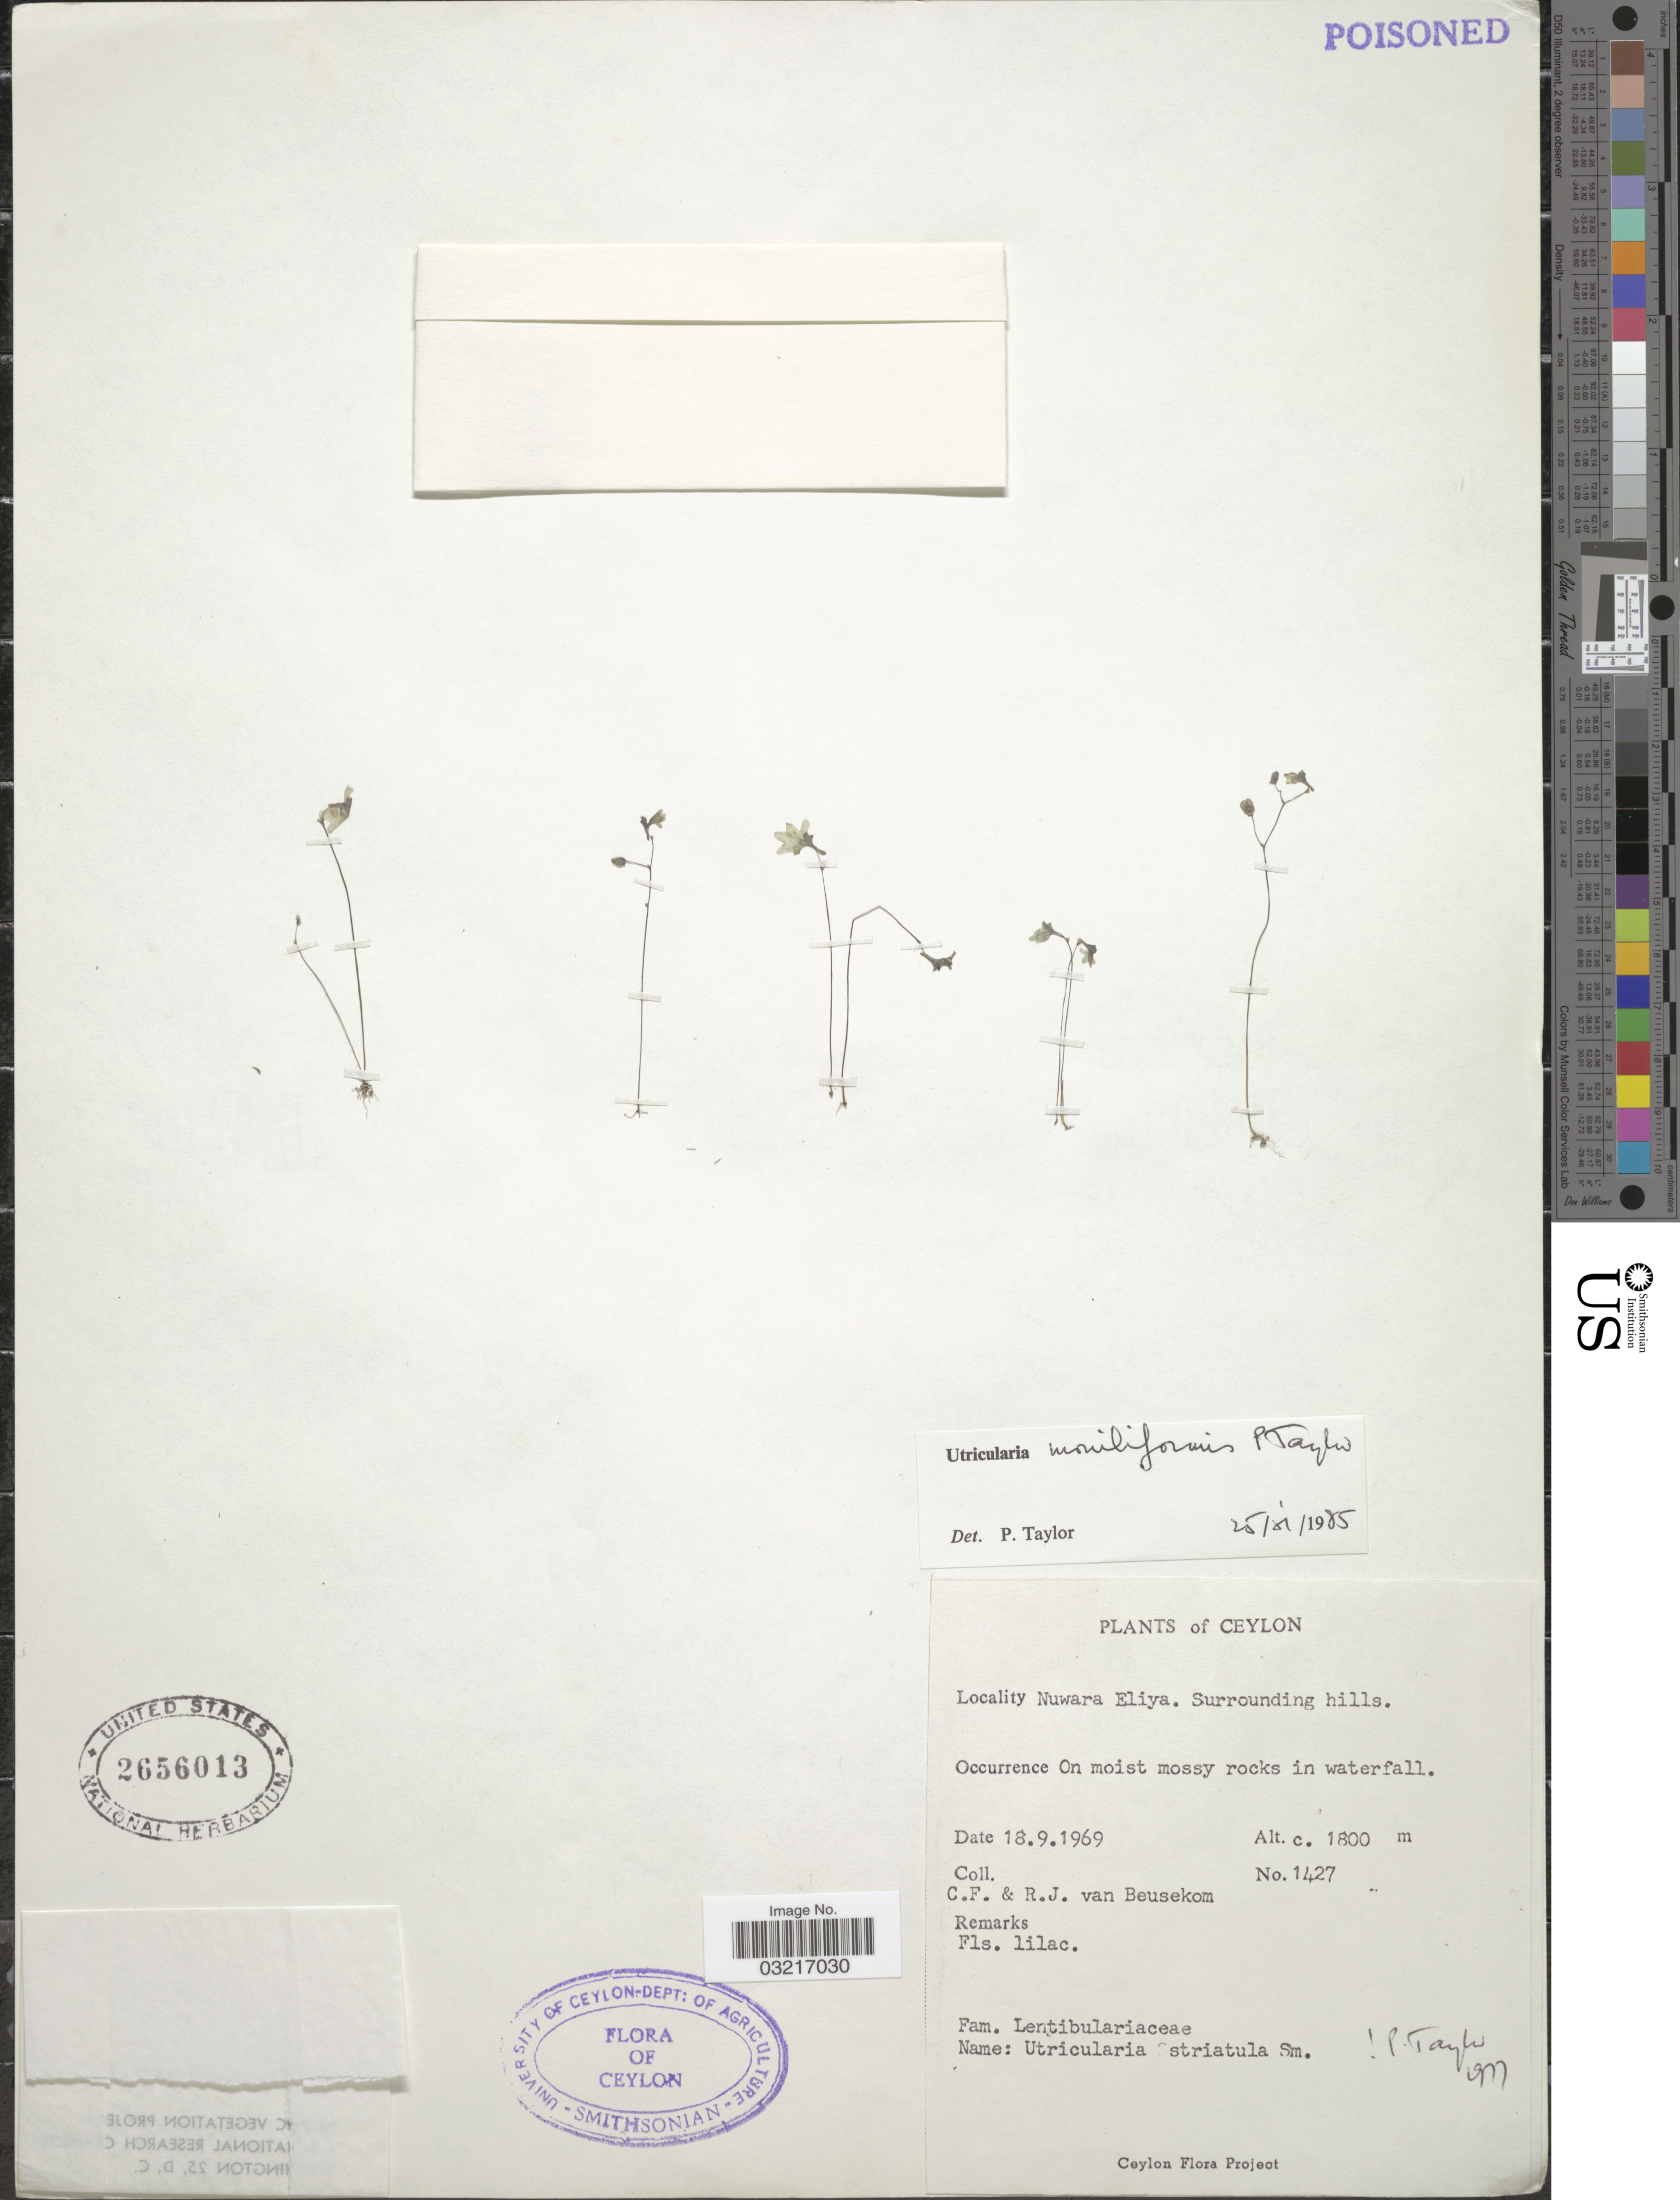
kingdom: Plantae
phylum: Tracheophyta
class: Magnoliopsida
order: Lamiales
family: Lentibulariaceae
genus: Utricularia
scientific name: Utricularia moniliformis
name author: P. Taylor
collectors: C. F. Beusekom & R. Van Beusekom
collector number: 1427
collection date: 1969-09-18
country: Sri Lanka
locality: Ceylon, Nuwara Eliya. Surrounding hills.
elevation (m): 1800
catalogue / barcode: US 2656013